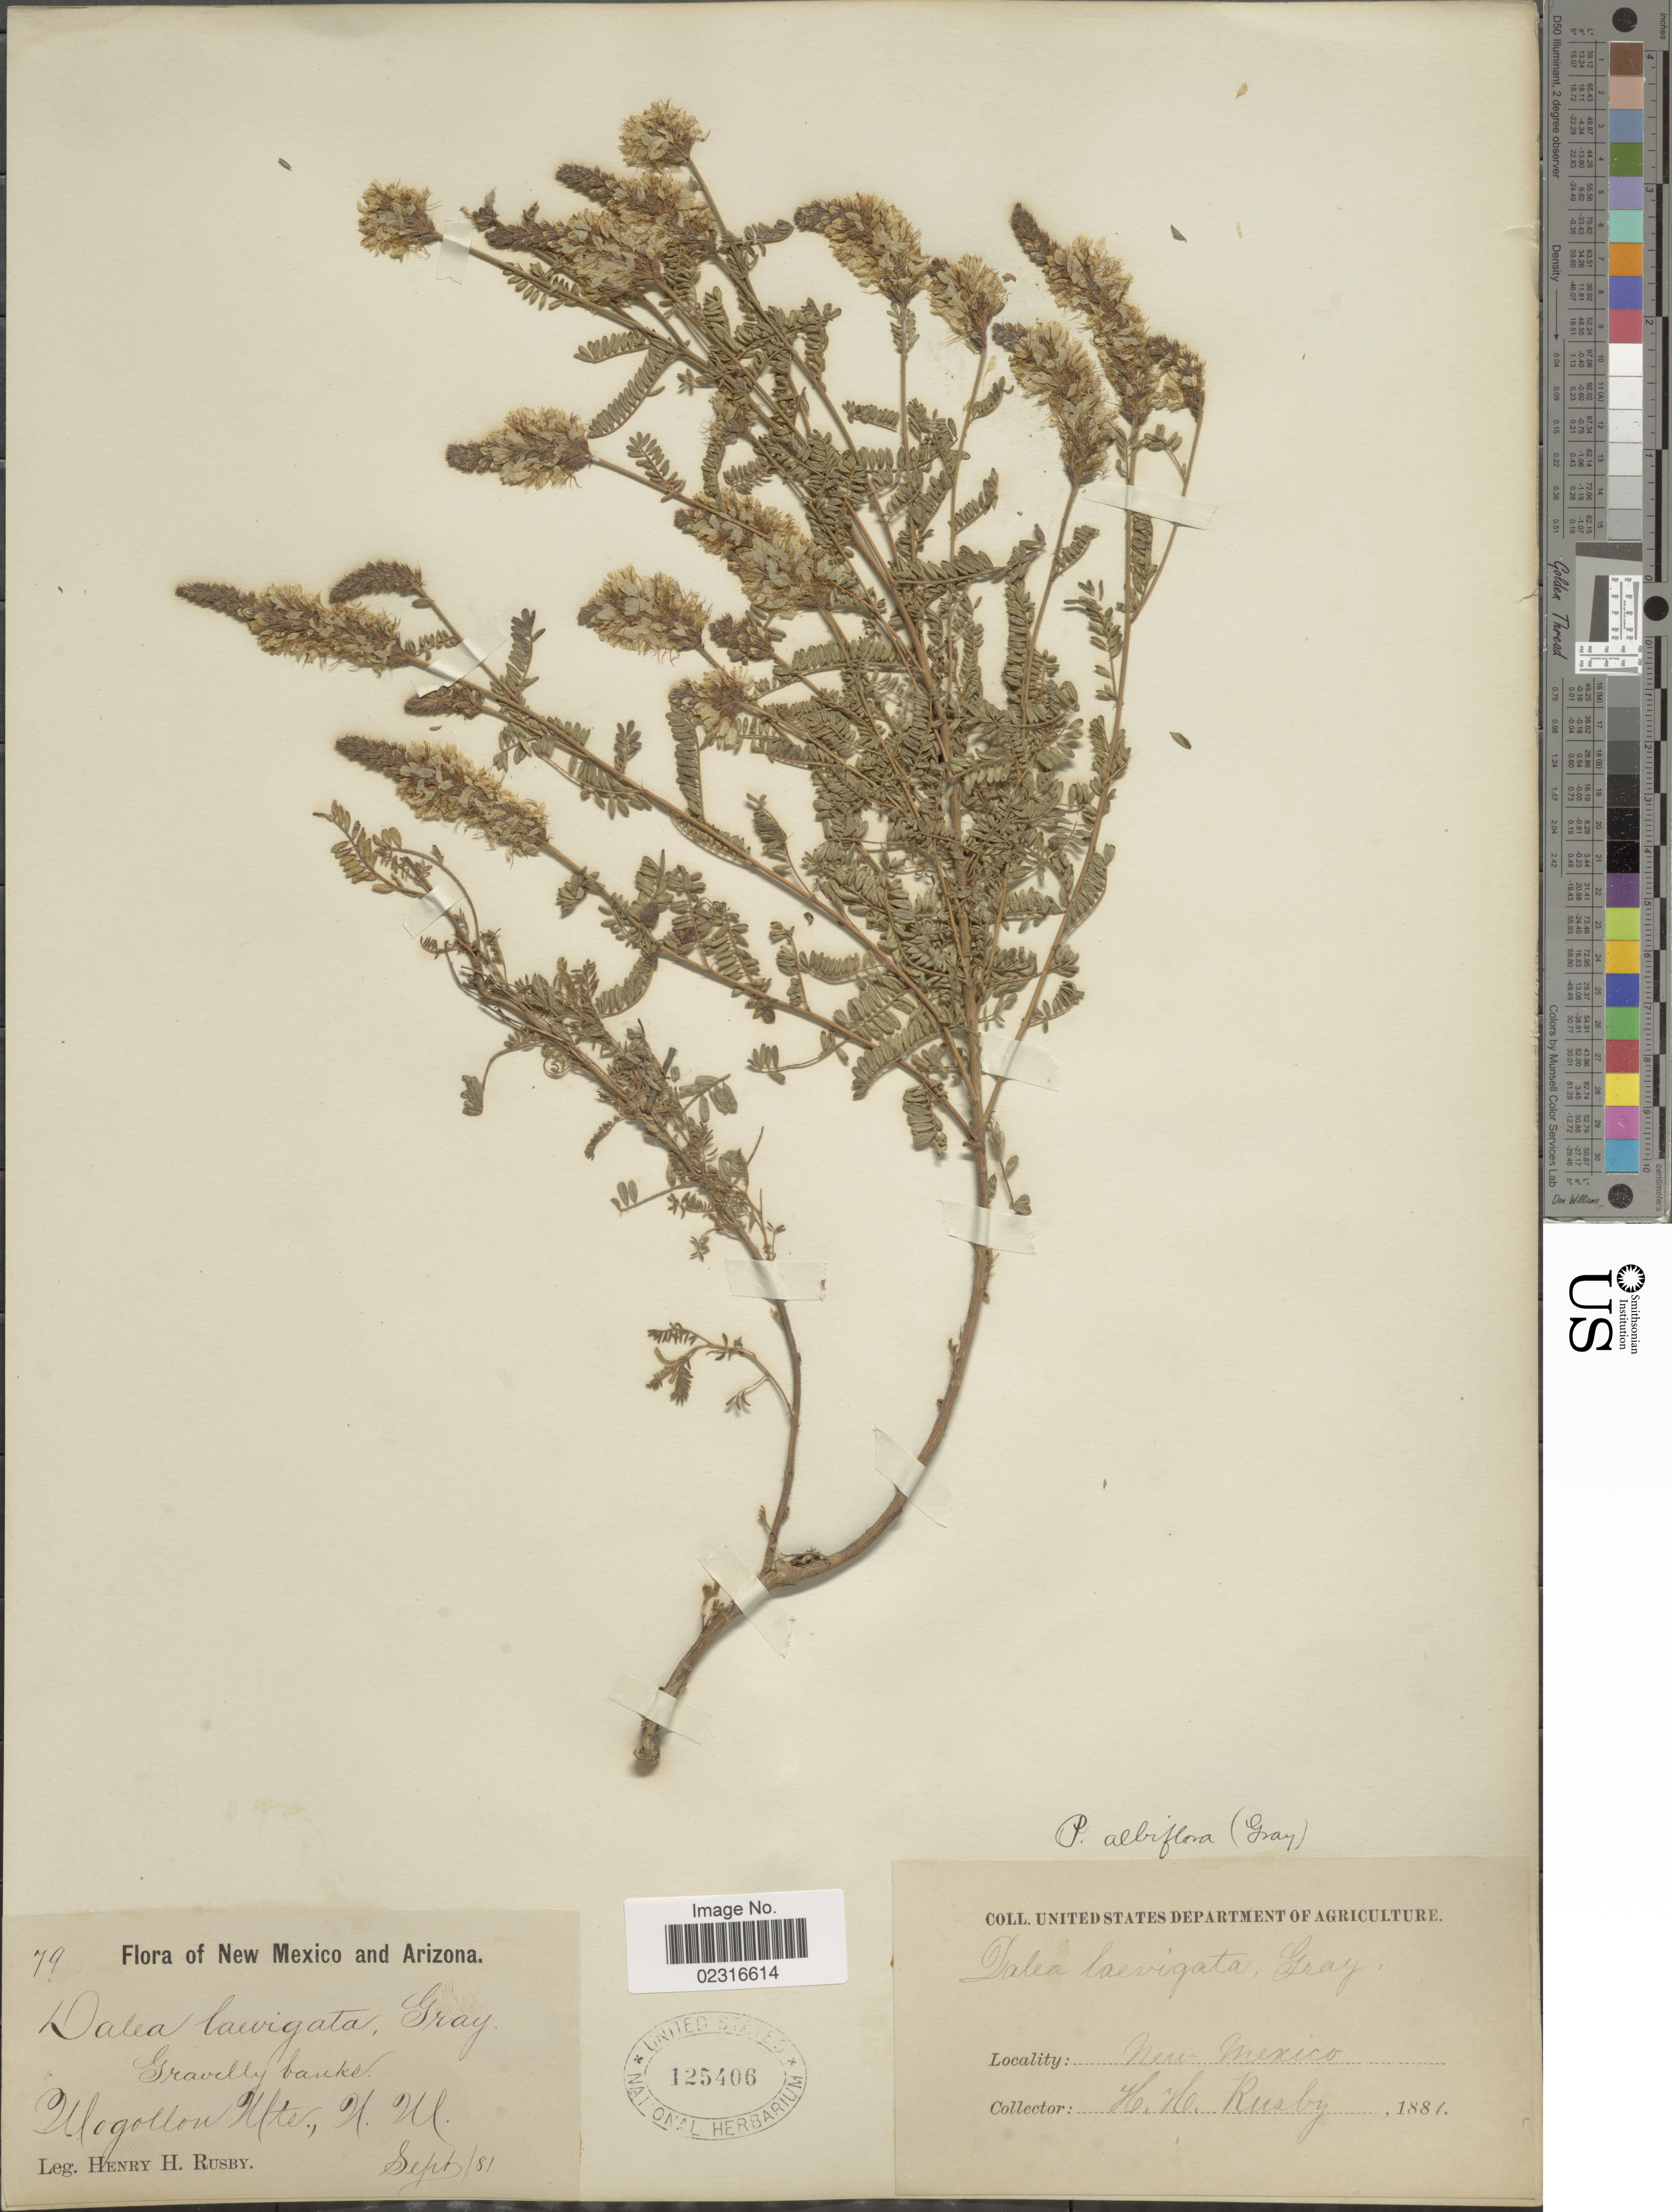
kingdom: Plantae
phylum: Tracheophyta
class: Magnoliopsida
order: Fabales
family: Fabaceae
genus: Dalea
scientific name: Dalea albiflora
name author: A. Gray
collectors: H. H. Rusby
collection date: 1881-09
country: United States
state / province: New Mexico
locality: Mogollon Mter., N. W.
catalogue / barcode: US 125406